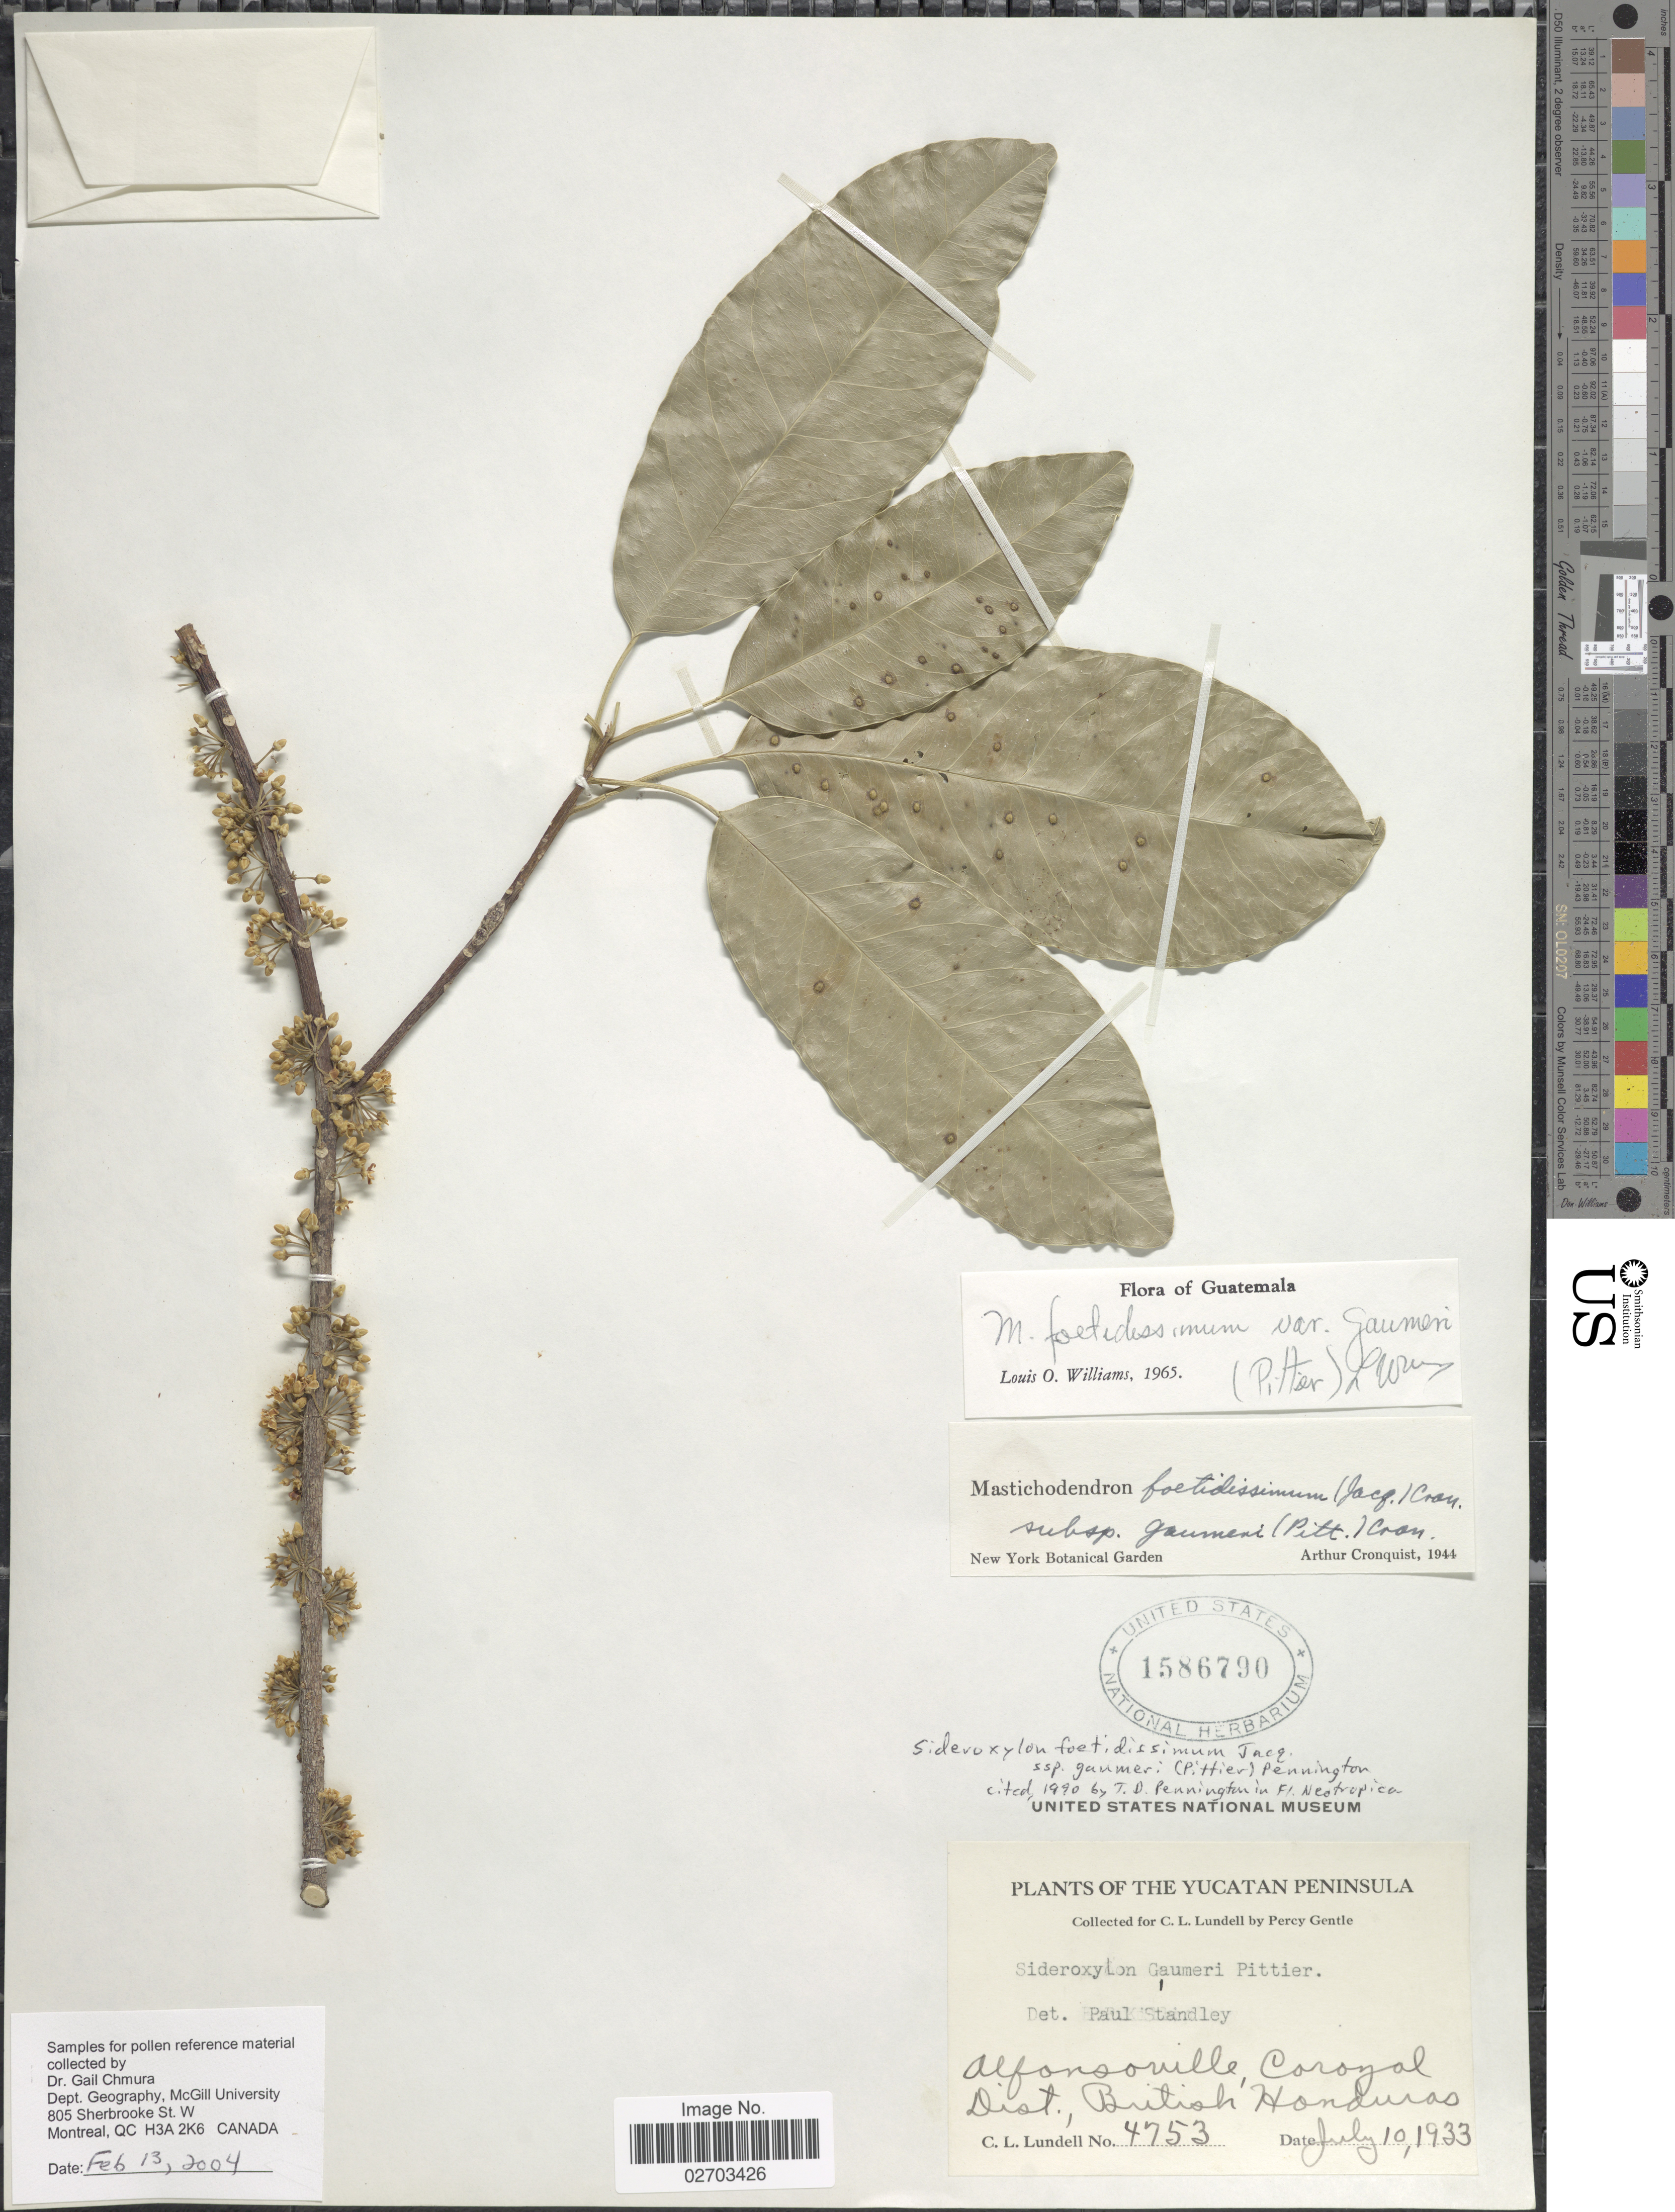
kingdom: Plantae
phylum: Tracheophyta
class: Magnoliopsida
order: Ericales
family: Sapotaceae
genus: Sideroxylon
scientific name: Sideroxylon foetidissimum subsp. gaumeri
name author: (Pittier) T.D. Penn.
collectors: P. H. Gentle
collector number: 4753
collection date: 1933-07-10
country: Belize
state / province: Corozal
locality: Yucatan Peninsula, Alfonsoville, Corozal, Dist. British Honduras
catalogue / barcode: US 1586790